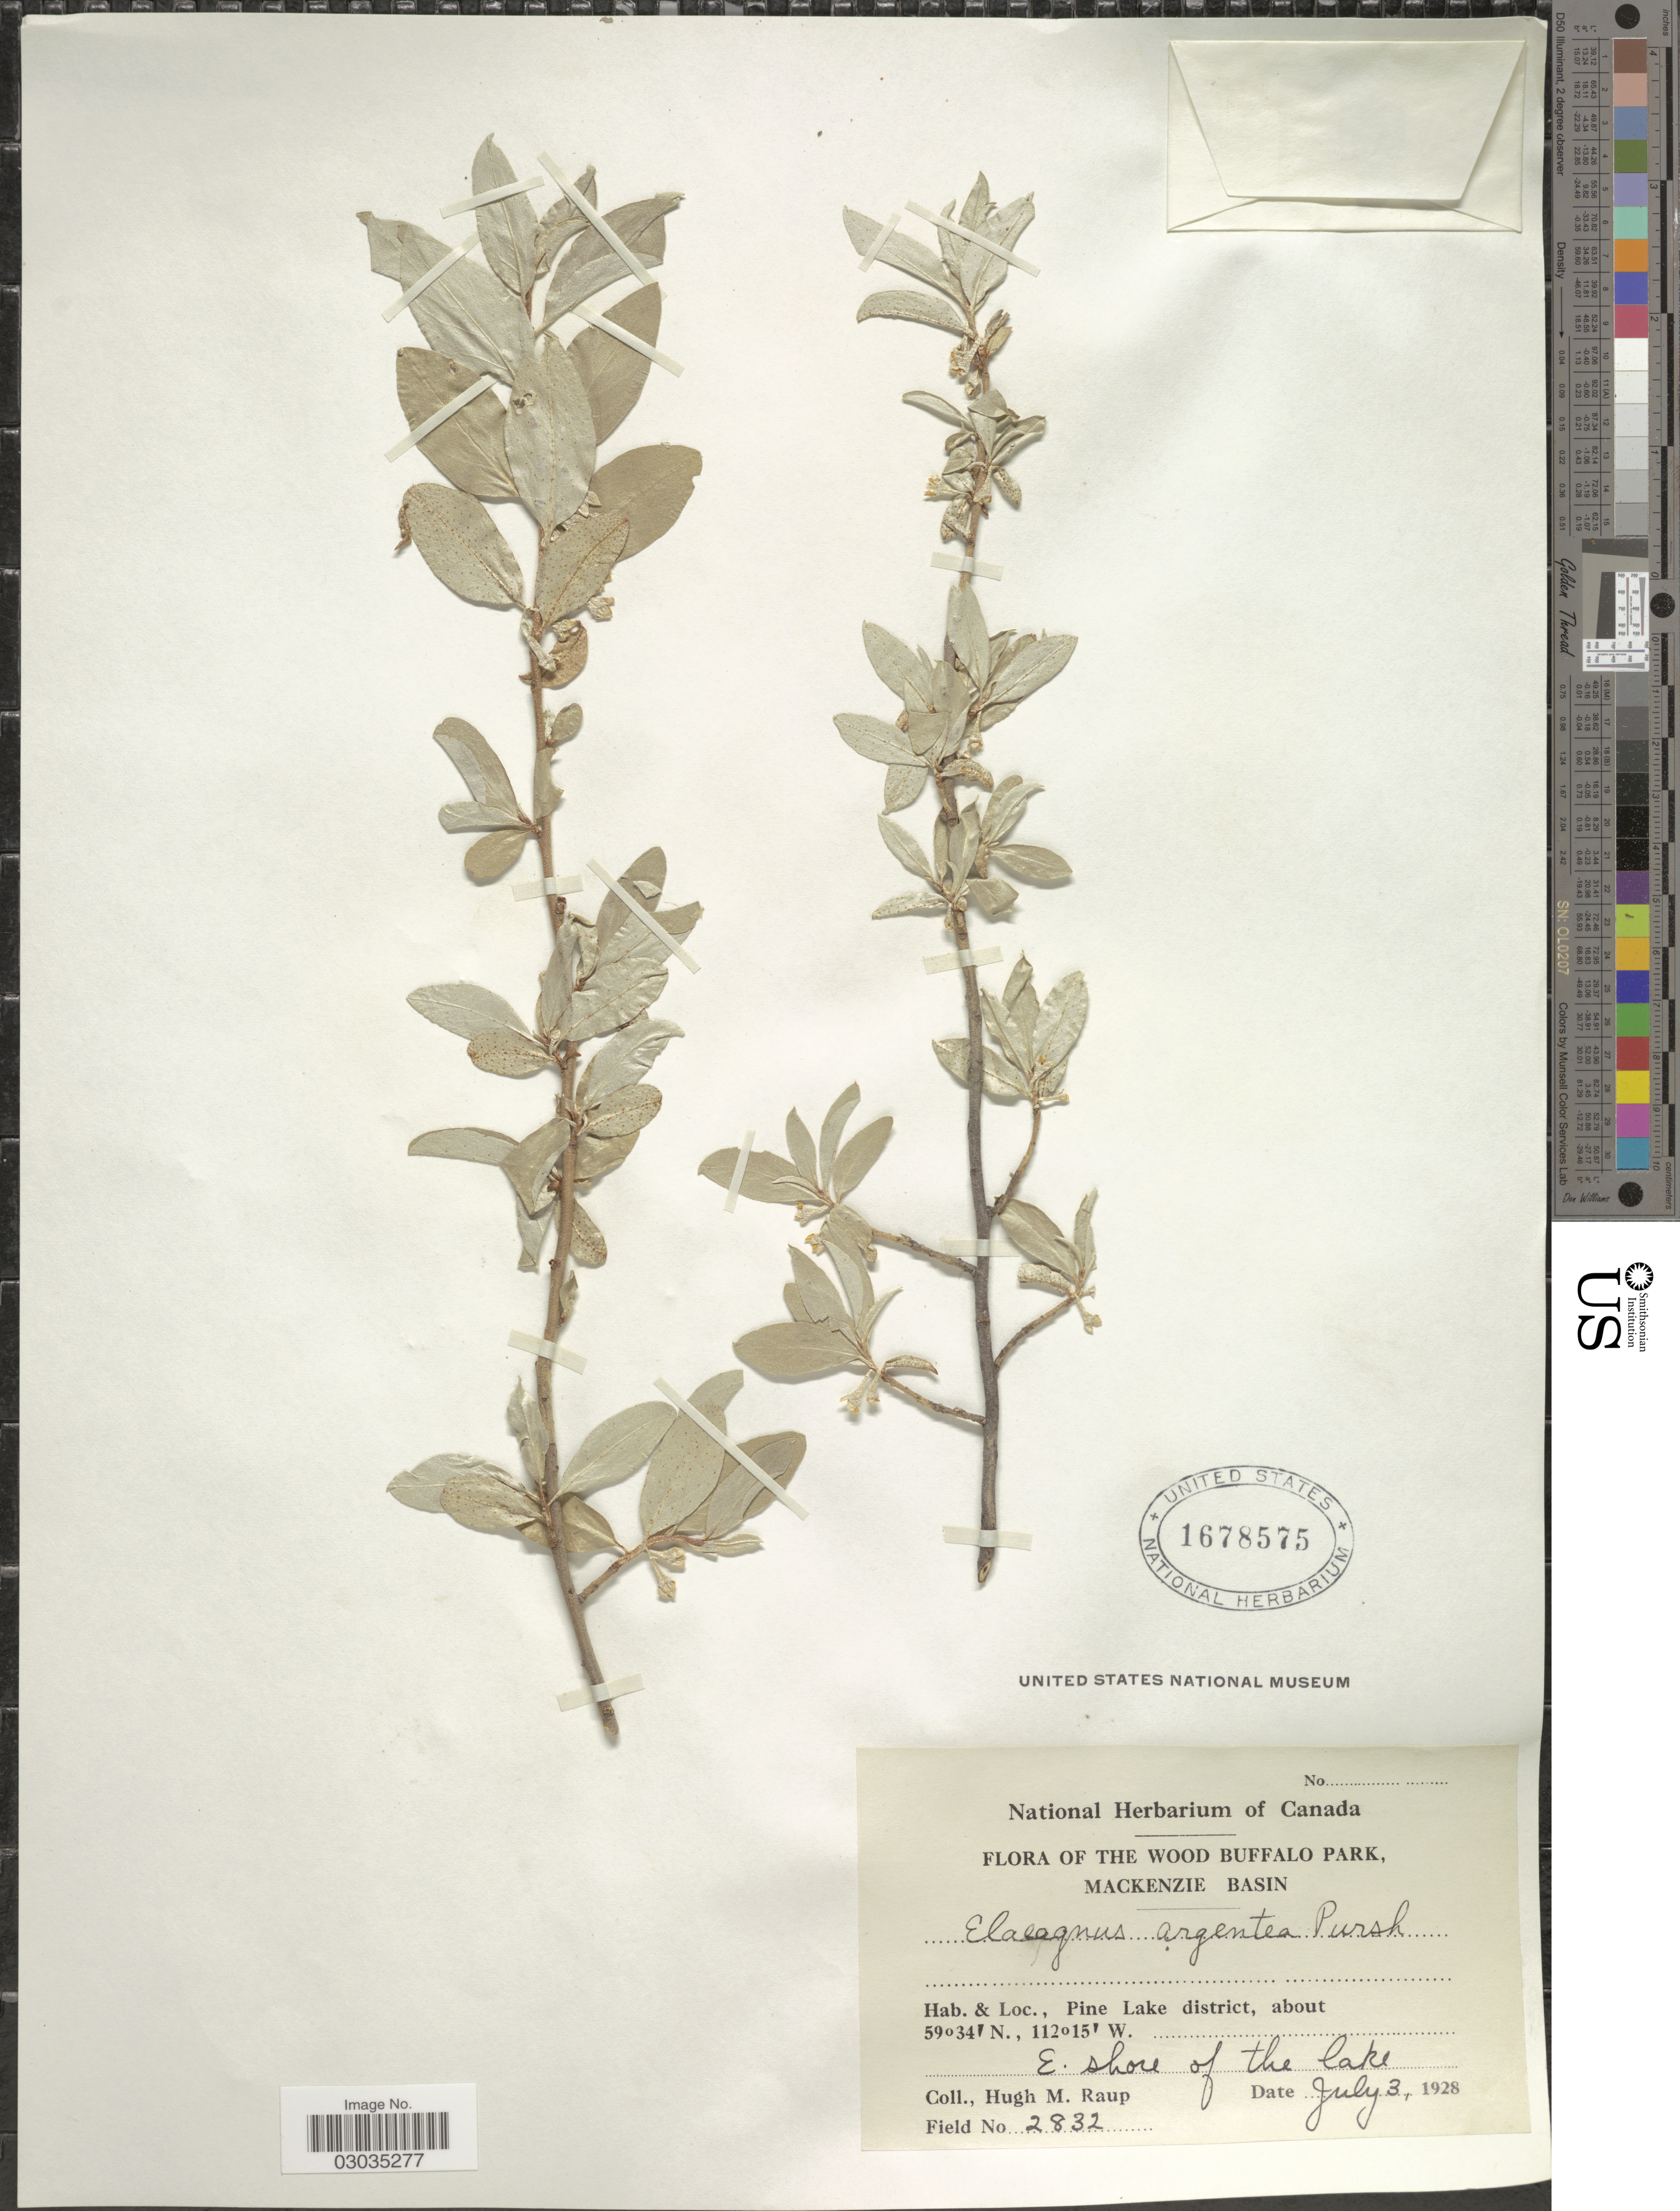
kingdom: Plantae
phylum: Tracheophyta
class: Magnoliopsida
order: Rosales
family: Elaeagnaceae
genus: Elaeagnus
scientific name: Elaeagnus commutata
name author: Bernh. ex Rydb.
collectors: H. Raup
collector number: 2832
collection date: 1928-07-03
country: Canada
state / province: Alberta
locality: The Wood Buffalo Park, Mackenzie Basin, Pine Lake district, E. shore of the lake.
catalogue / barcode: US 1678575